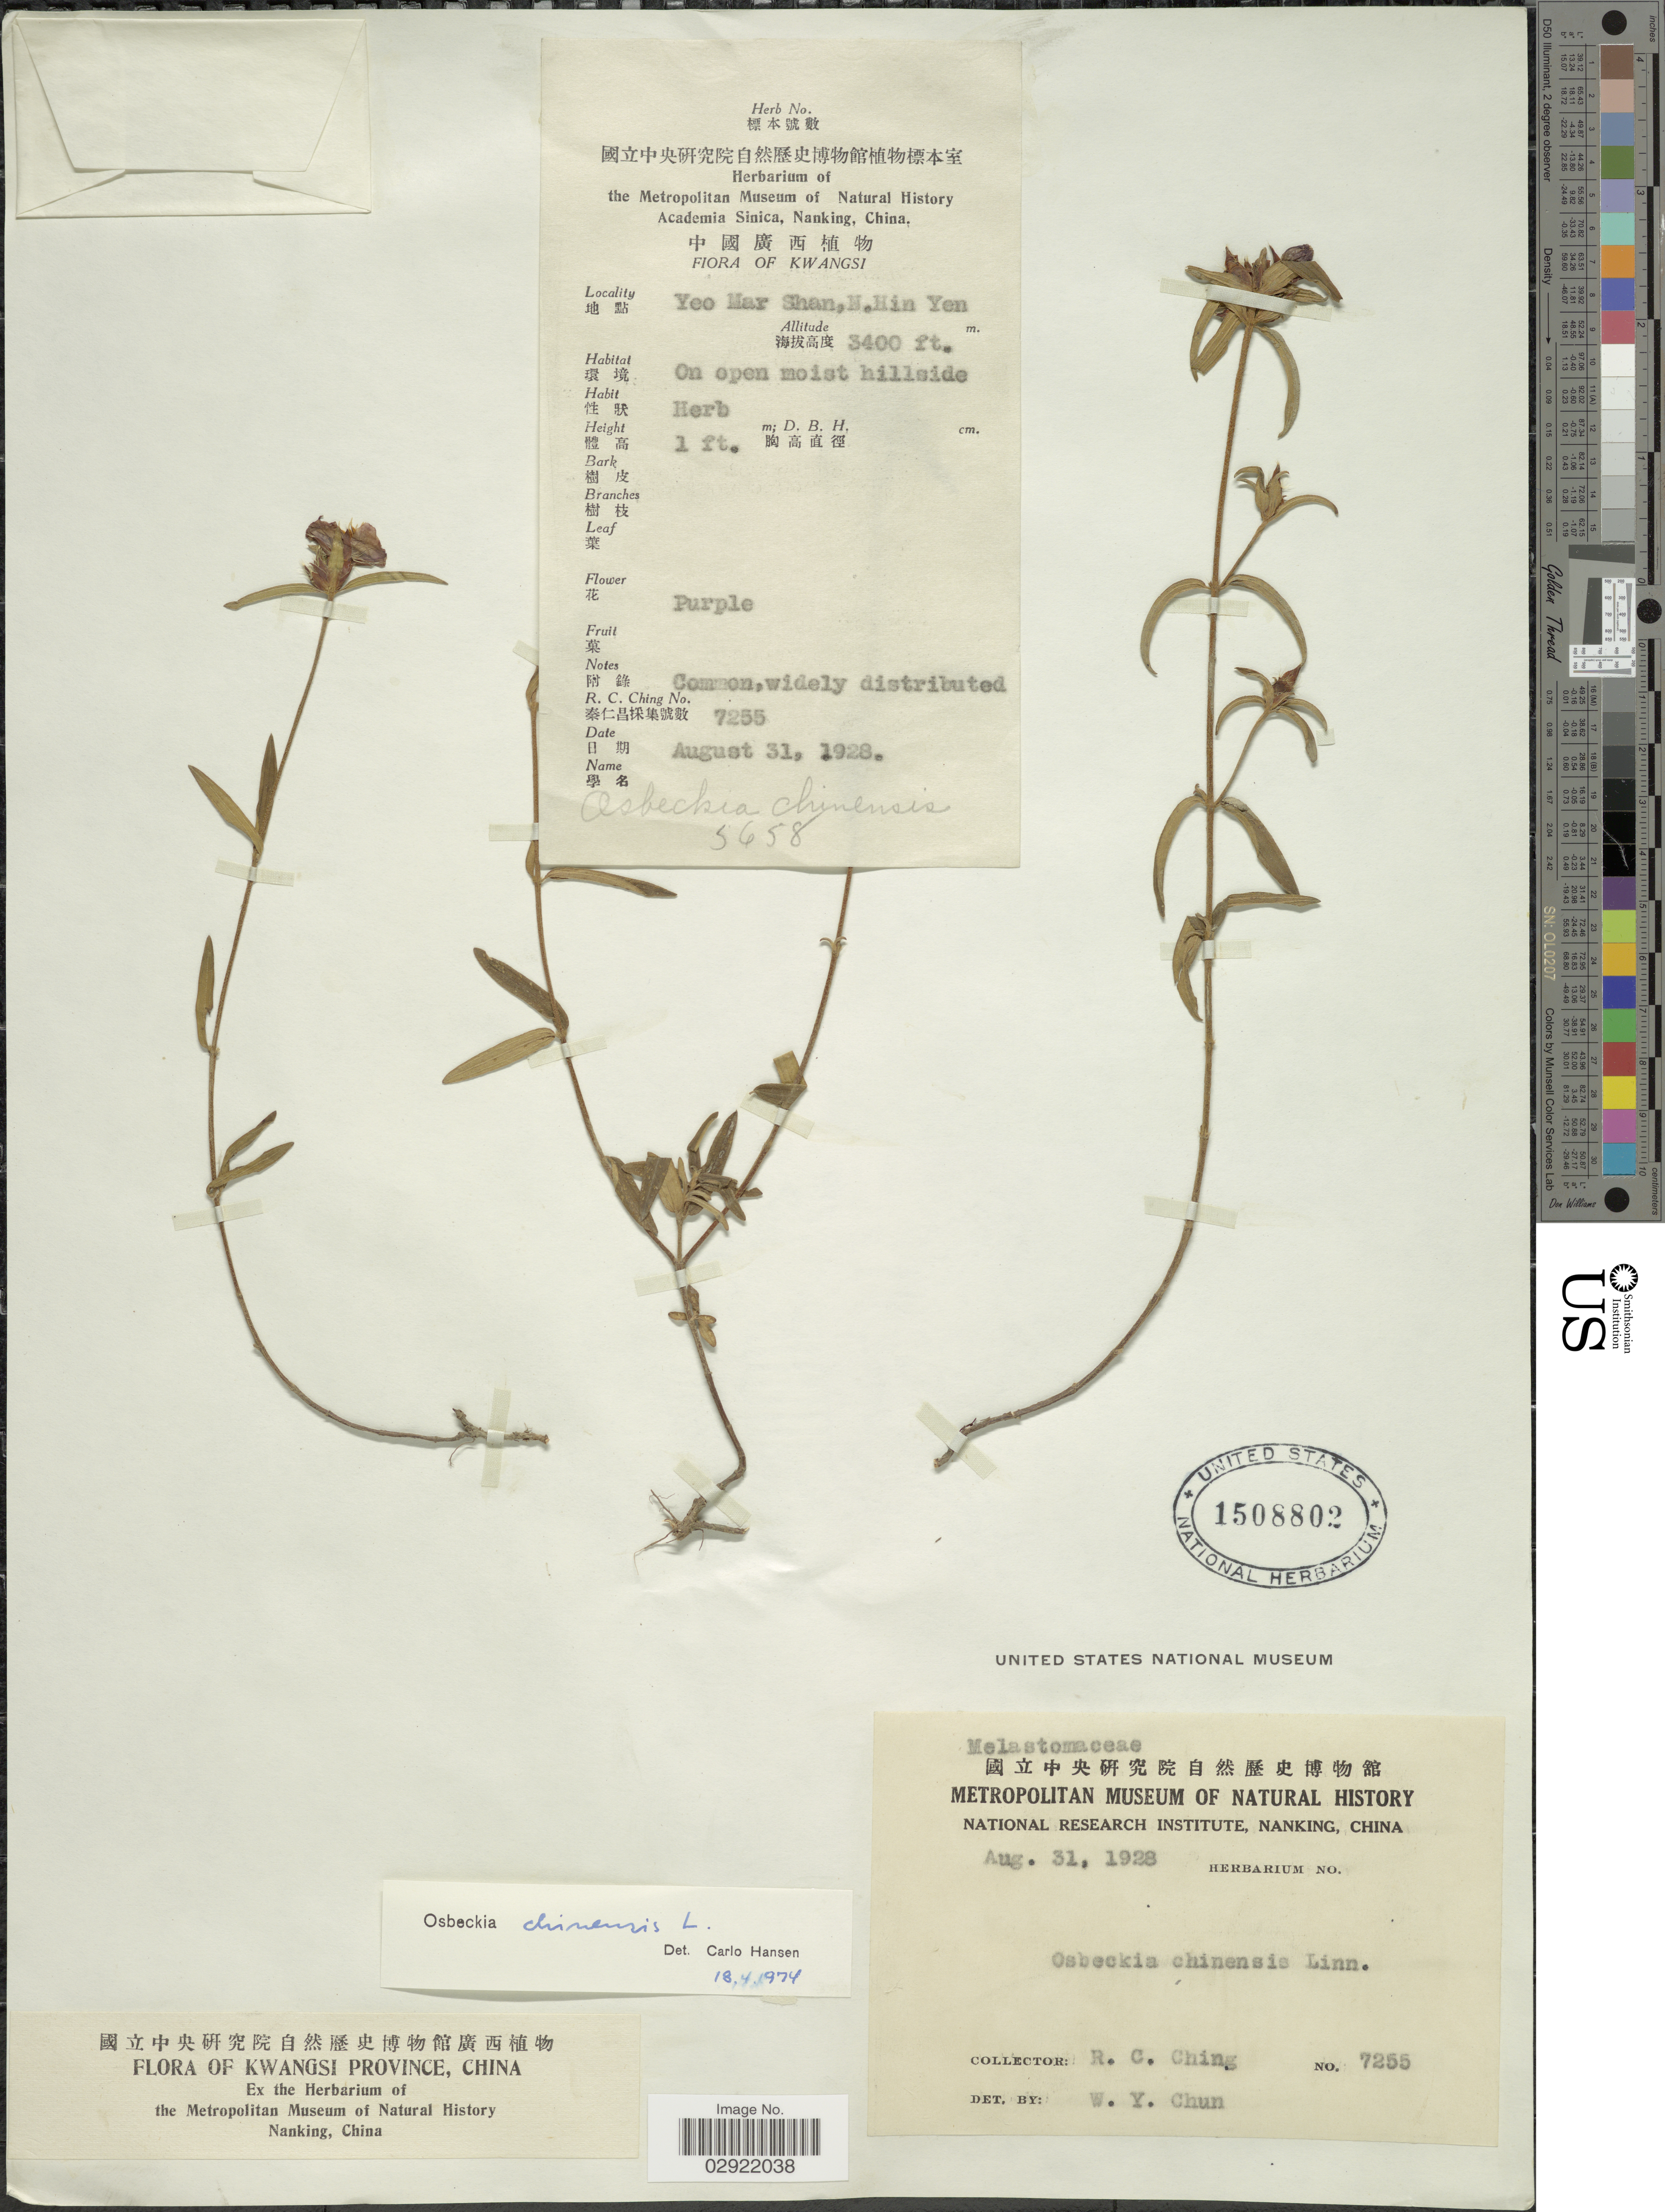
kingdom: Plantae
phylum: Tracheophyta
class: Magnoliopsida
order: Myrtales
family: Melastomataceae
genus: Osbeckia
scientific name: Osbeckia chinensis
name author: L.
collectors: R. C. Ching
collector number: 7255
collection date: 1928-08-31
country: China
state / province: Guangxi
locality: Kwangsi Province. Yeo Mar Shan, H. Hin Yen.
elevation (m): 1036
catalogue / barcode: US 1508802